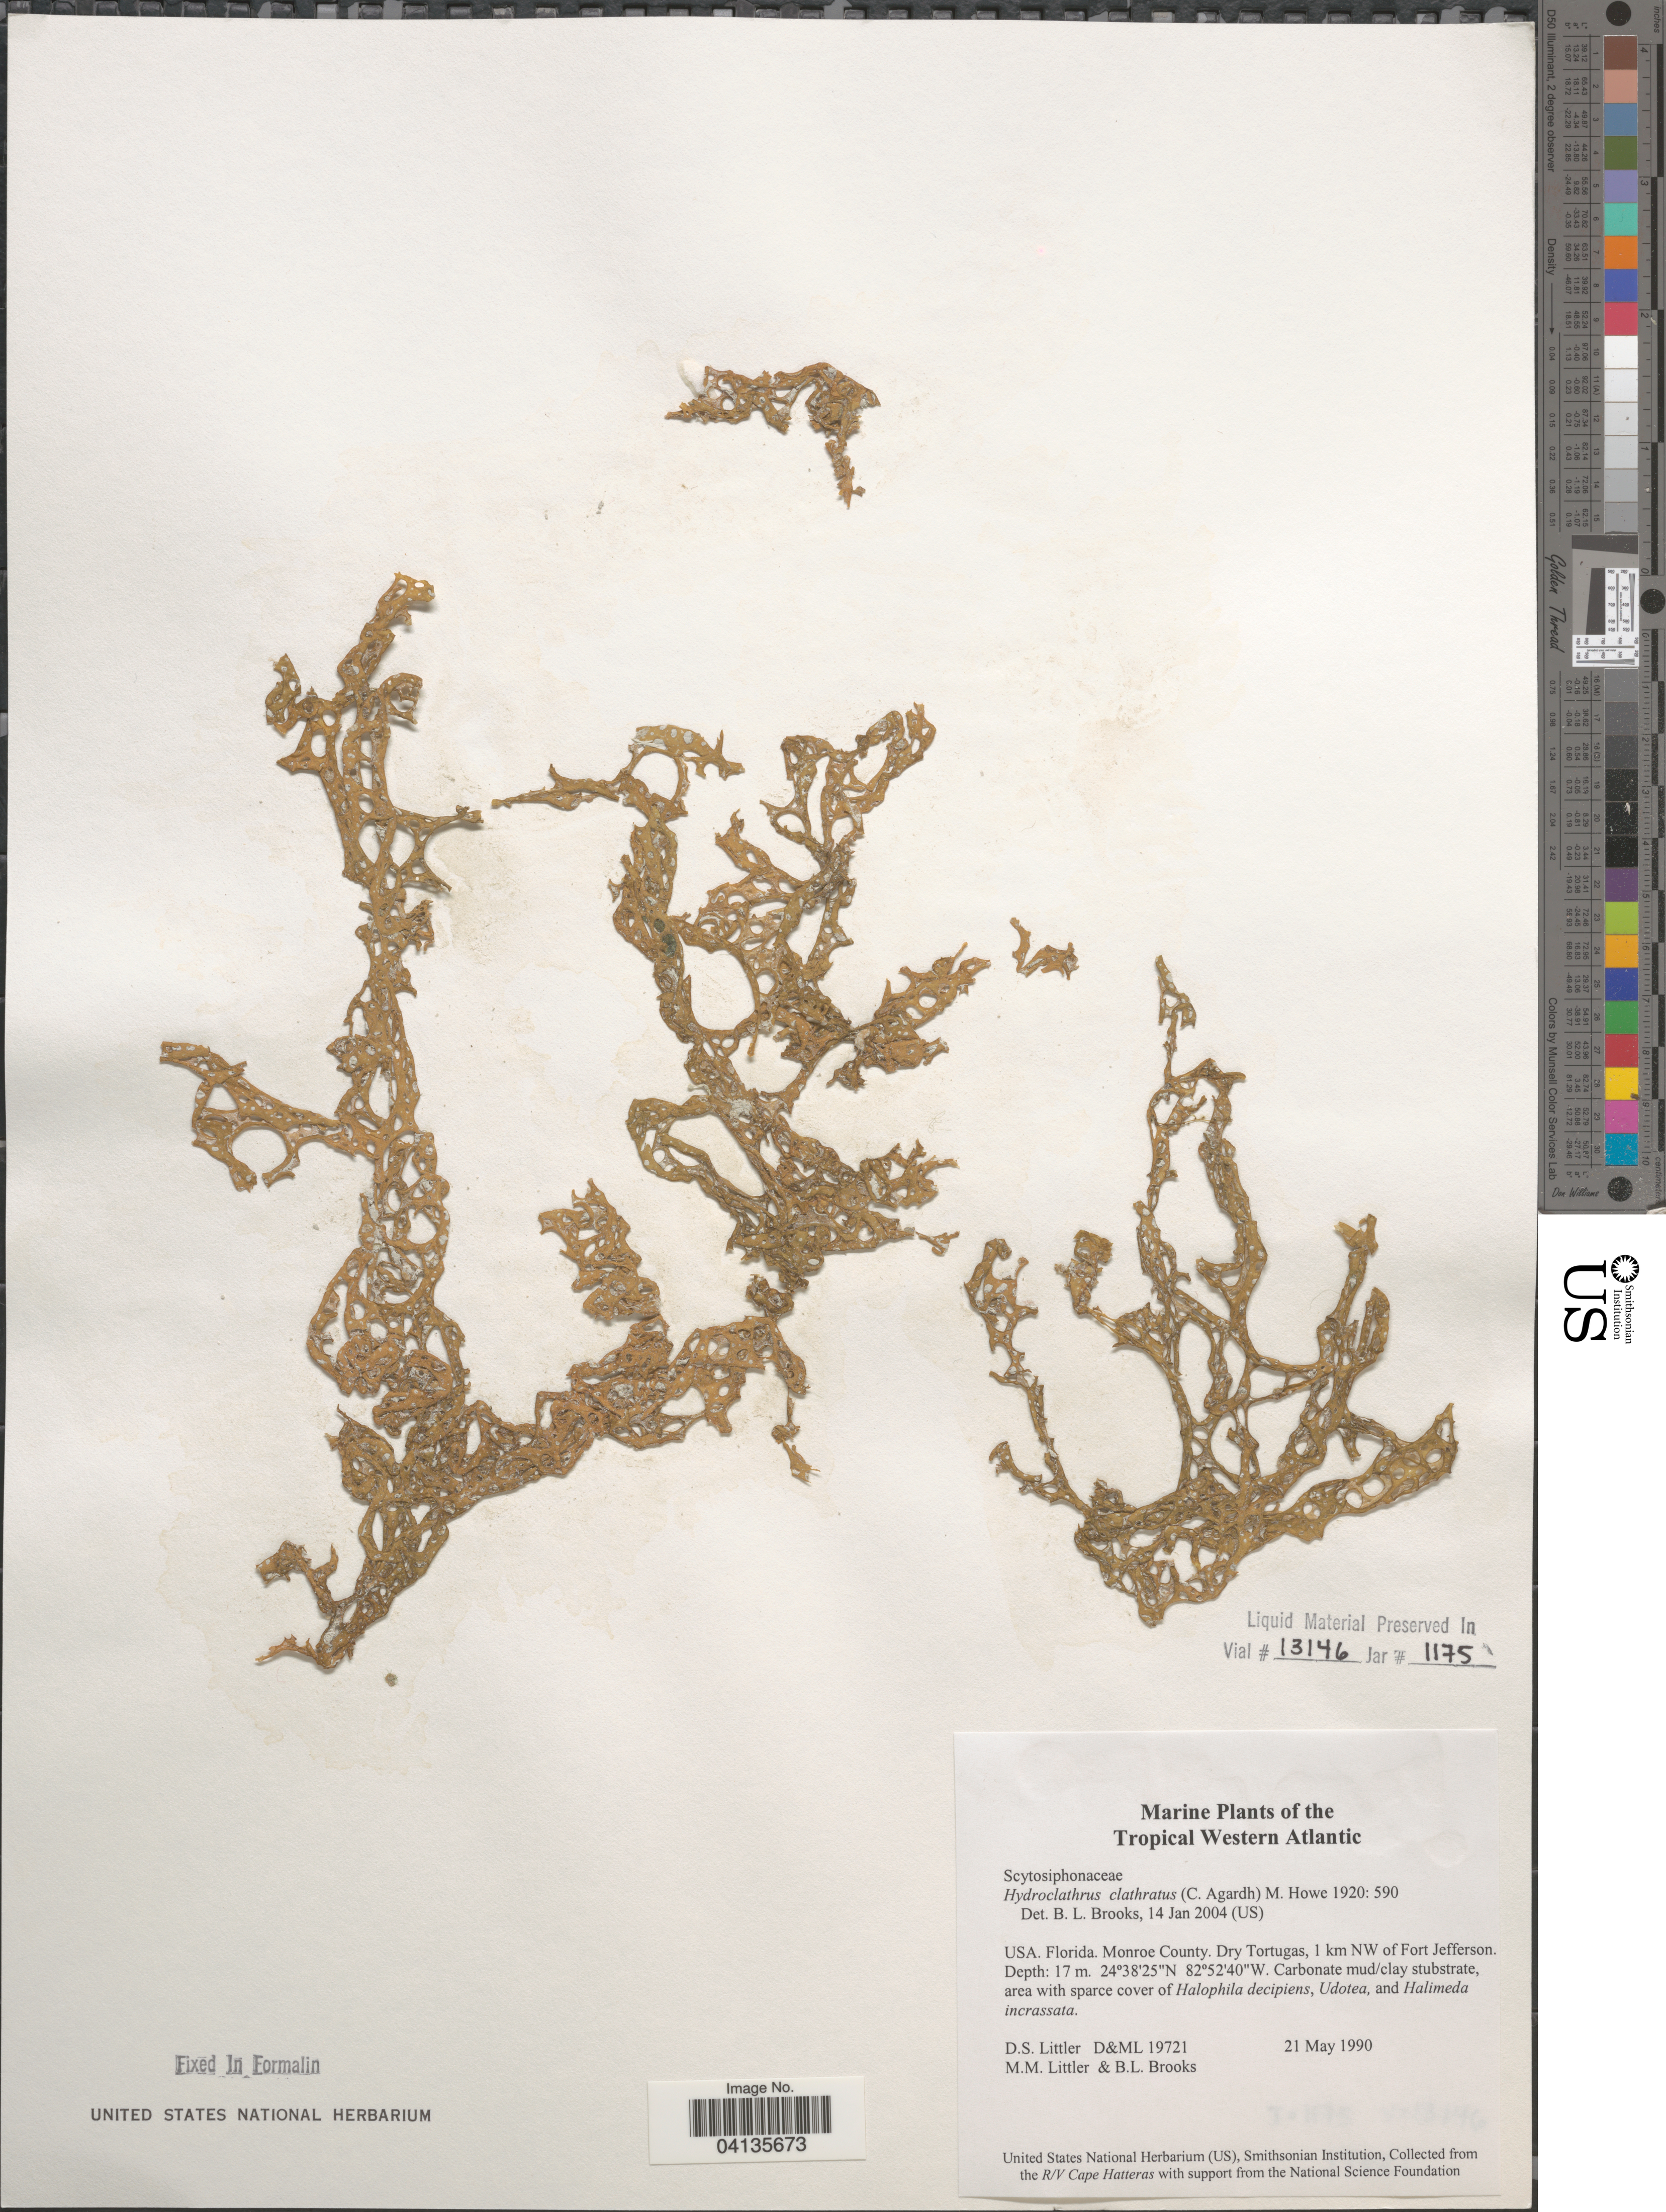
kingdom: Chromista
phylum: Ochrophyta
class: Phaeophyceae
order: Scytosiphonales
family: Scytosiphonaceae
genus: Hydroclathrus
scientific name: Hydroclathrus clathratus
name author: (C. Agardh) M. Howe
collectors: D. S. Littler & B. Brooks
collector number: D&ML19721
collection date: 1990-05-21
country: United States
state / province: Florida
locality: Tropical Western Atlanctic. Monroe County. Dry Tortugas, 1 km NW of Fort Jefferson.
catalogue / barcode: US 238503